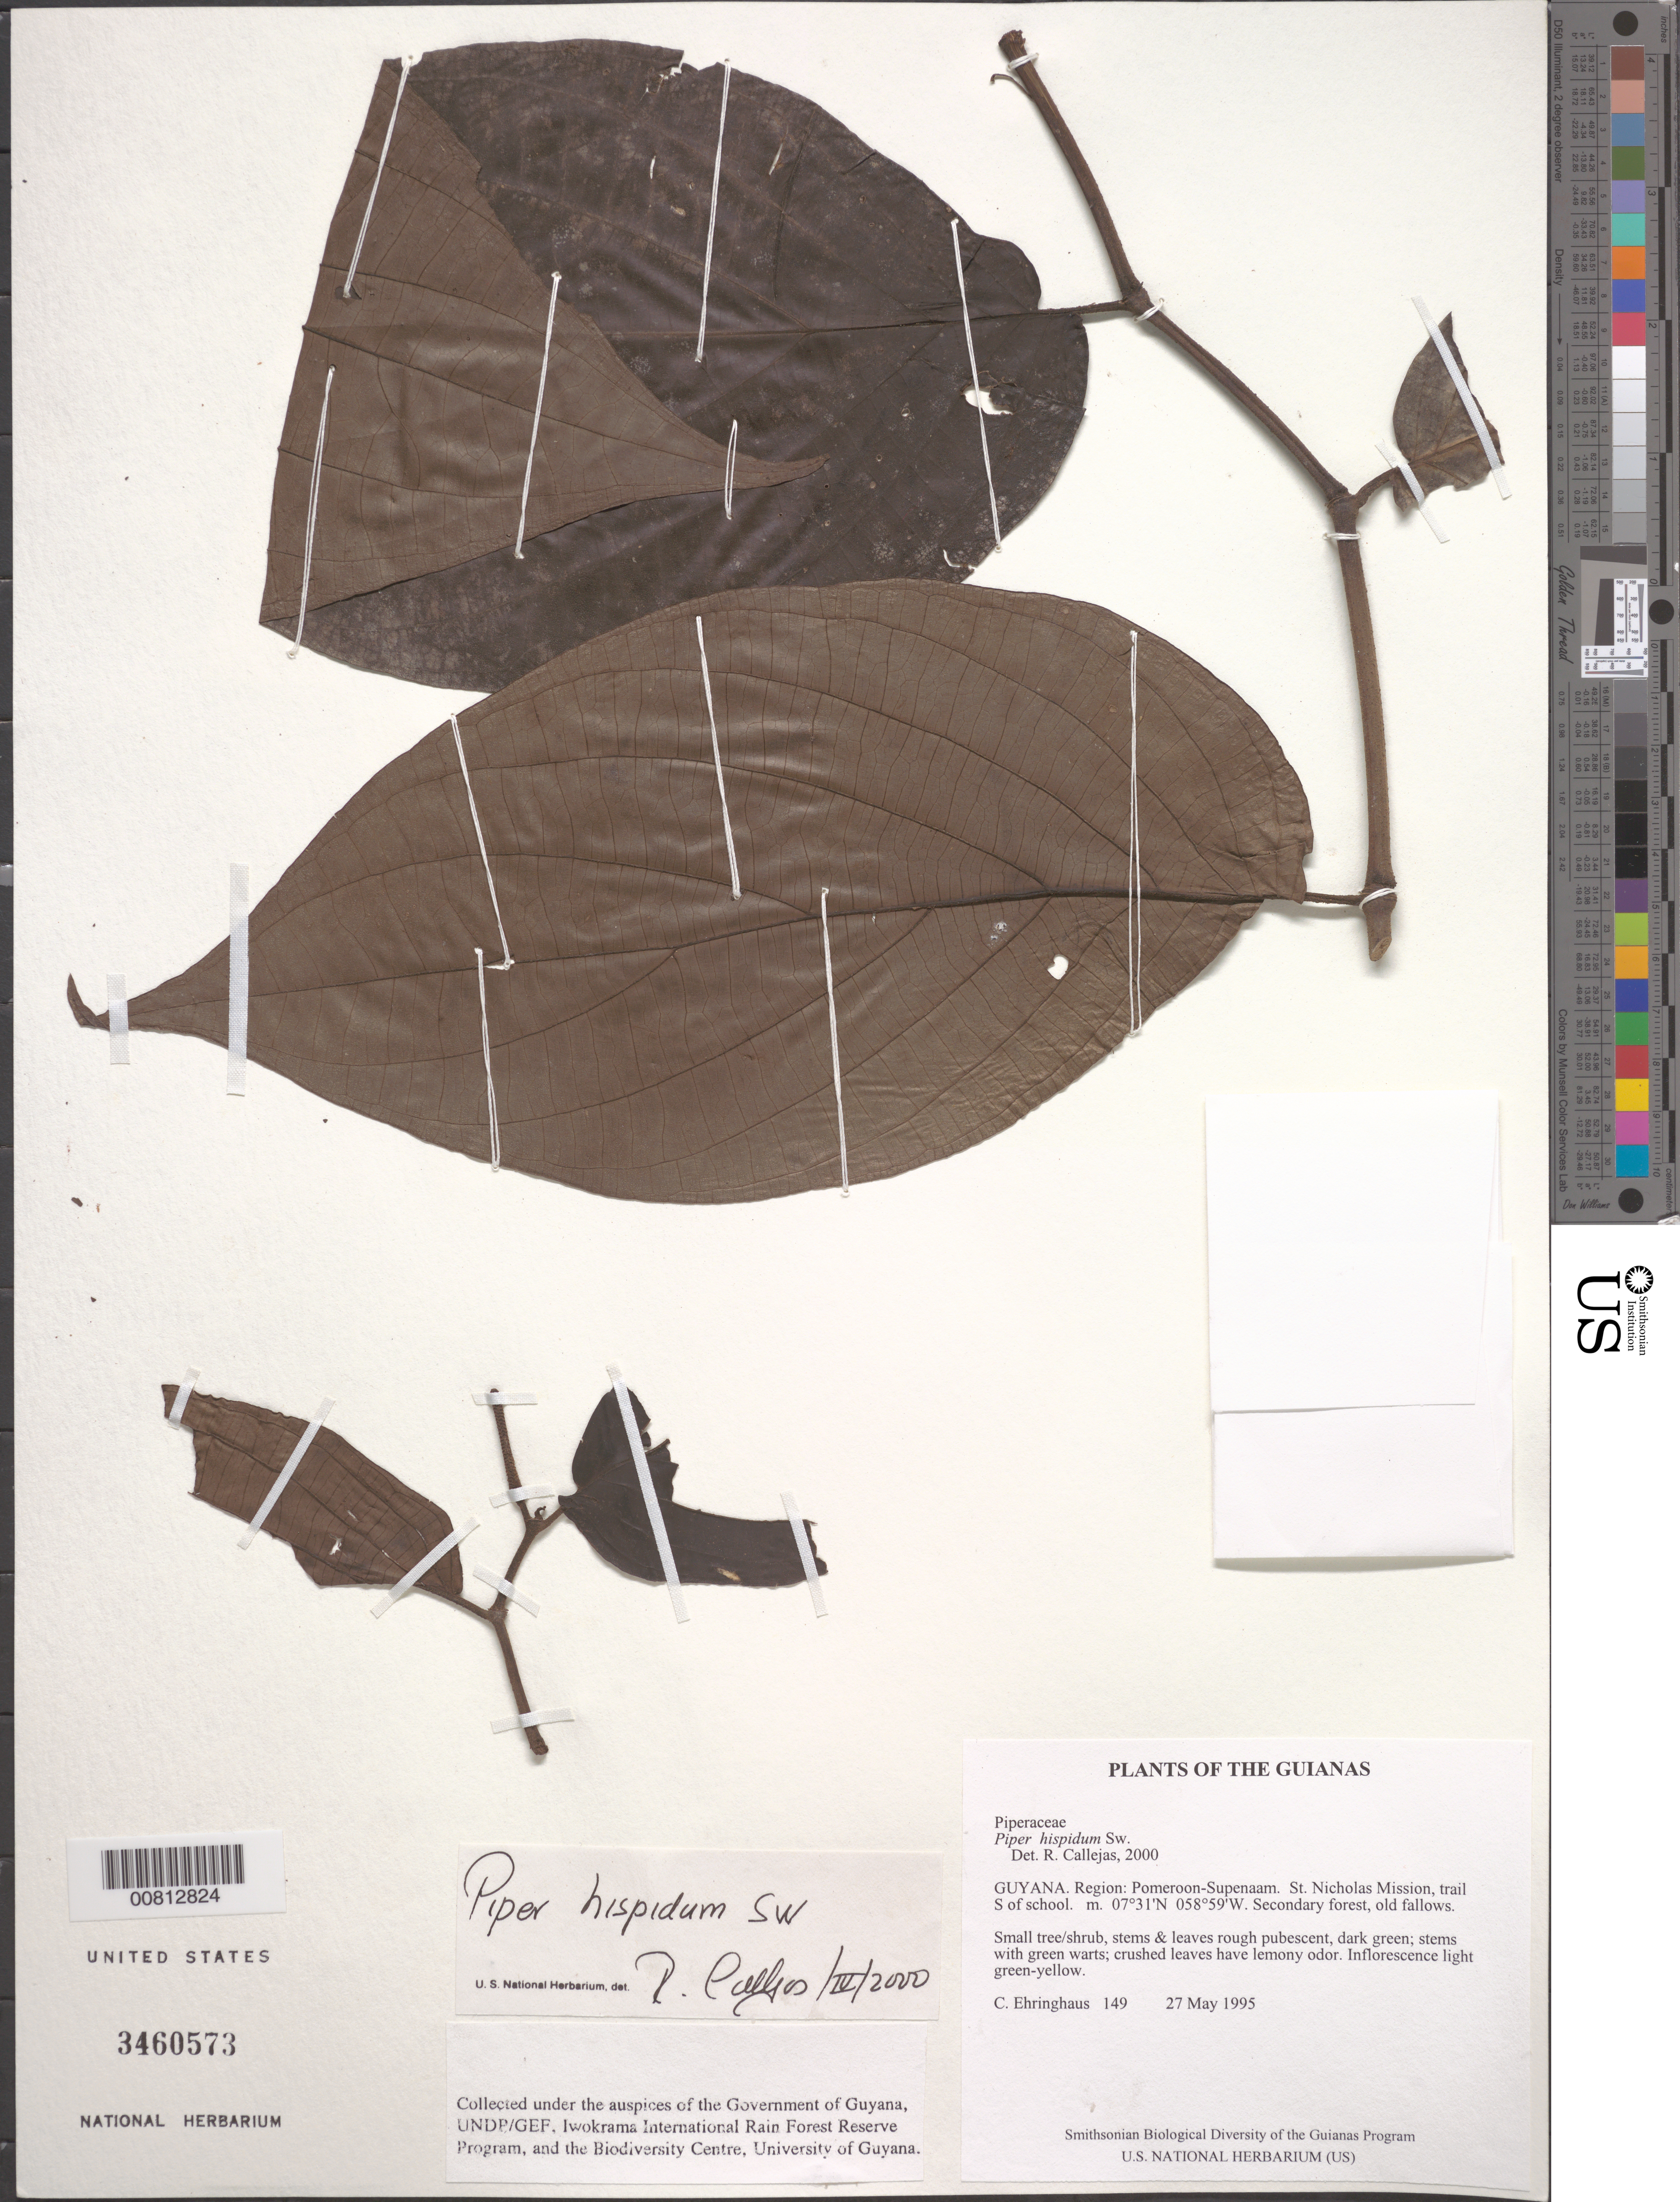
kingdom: Plantae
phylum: Tracheophyta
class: Magnoliopsida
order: Piperales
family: Piperaceae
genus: Piper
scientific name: Piper hispidum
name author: Sw.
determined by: Callejas, Ricardo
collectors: C. Ehringhaus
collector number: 149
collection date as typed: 27 May 1995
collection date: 1995-05-27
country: Guyana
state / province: Pomeroon-Supenaam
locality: St. Nicholas Mission, trail S of school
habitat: Secondary forest, old fallows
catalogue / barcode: US 3460573